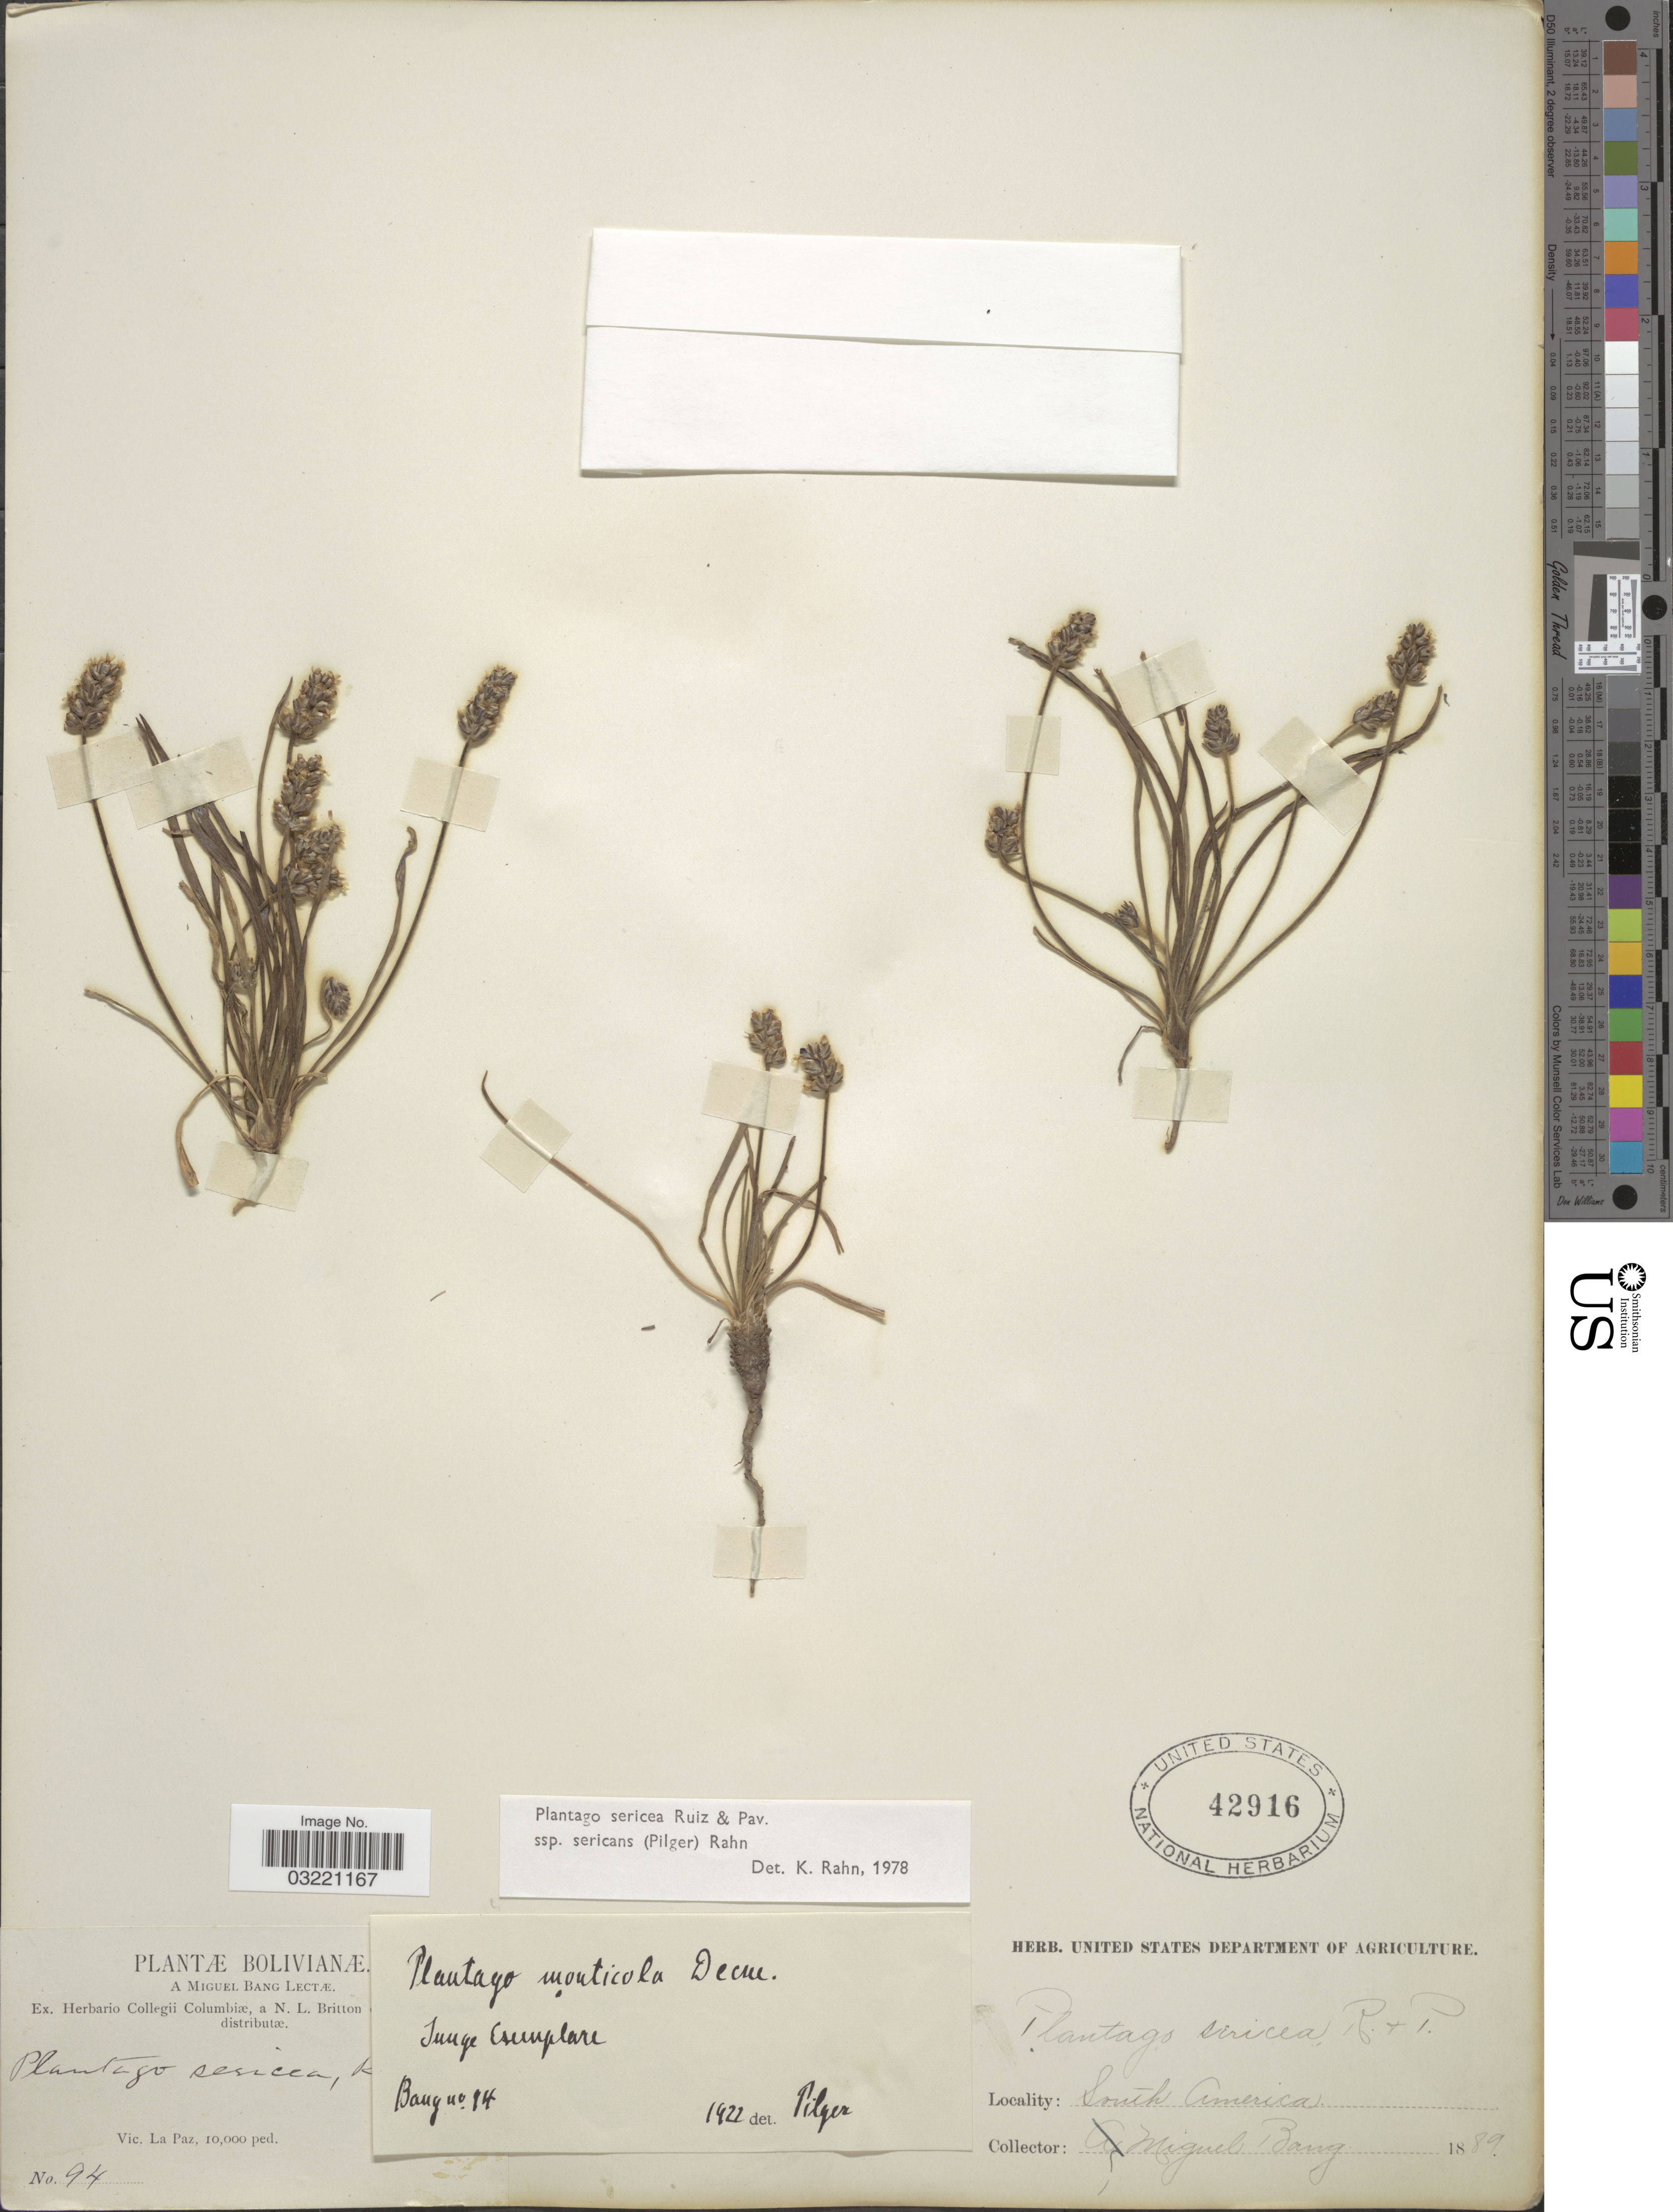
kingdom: Plantae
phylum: Tracheophyta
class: Magnoliopsida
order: Lamiales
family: Plantaginaceae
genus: Plantago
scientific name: Plantago sericea subsp. sericans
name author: (Pilg.) Rahn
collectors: M. Bang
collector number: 94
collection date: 1889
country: Bolivia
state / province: La Paz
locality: Vic. La Paz.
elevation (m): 3048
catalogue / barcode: US 42916